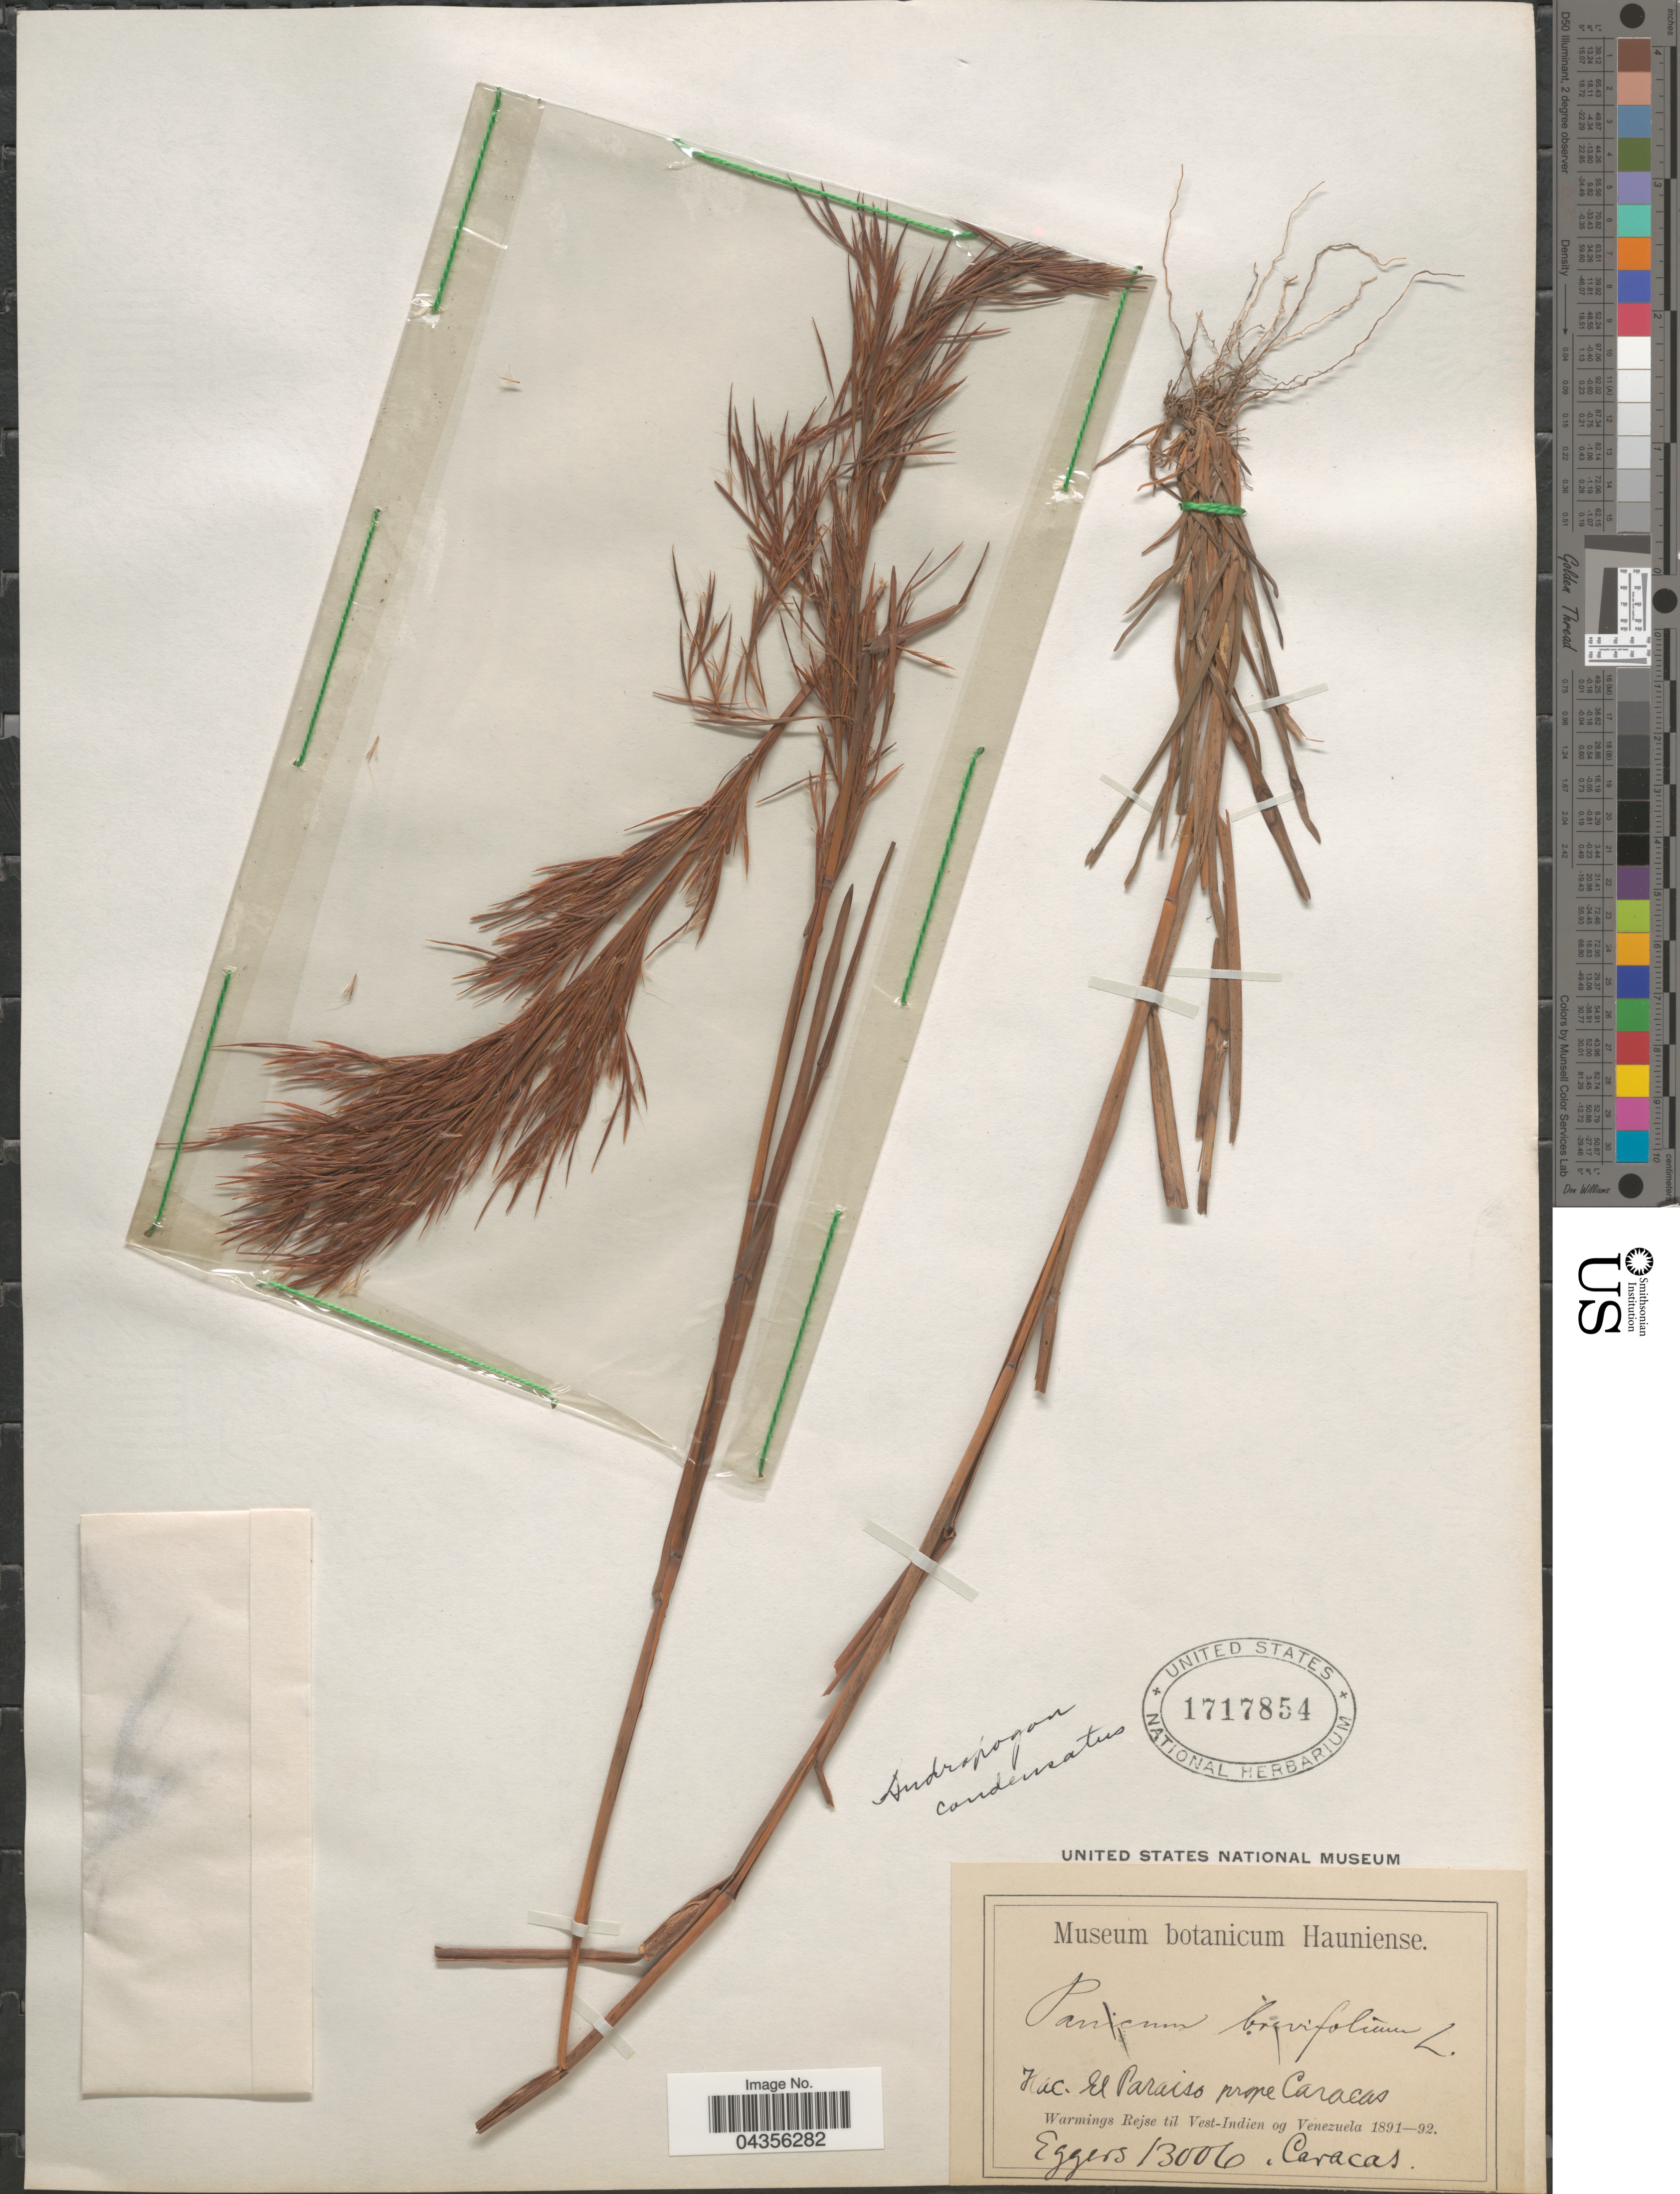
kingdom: Plantae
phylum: Tracheophyta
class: Liliopsida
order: Poales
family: Poaceae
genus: Schizachyrium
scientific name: Schizachyrium condensatum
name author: (Kunth) Nees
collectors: -. Eggers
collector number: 13006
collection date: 1891/1892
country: Venezuela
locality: Hac. El Paraiso prope Caracas. Warmings Rejse til Vest-Indien og Venezuela.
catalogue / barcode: US 1717854